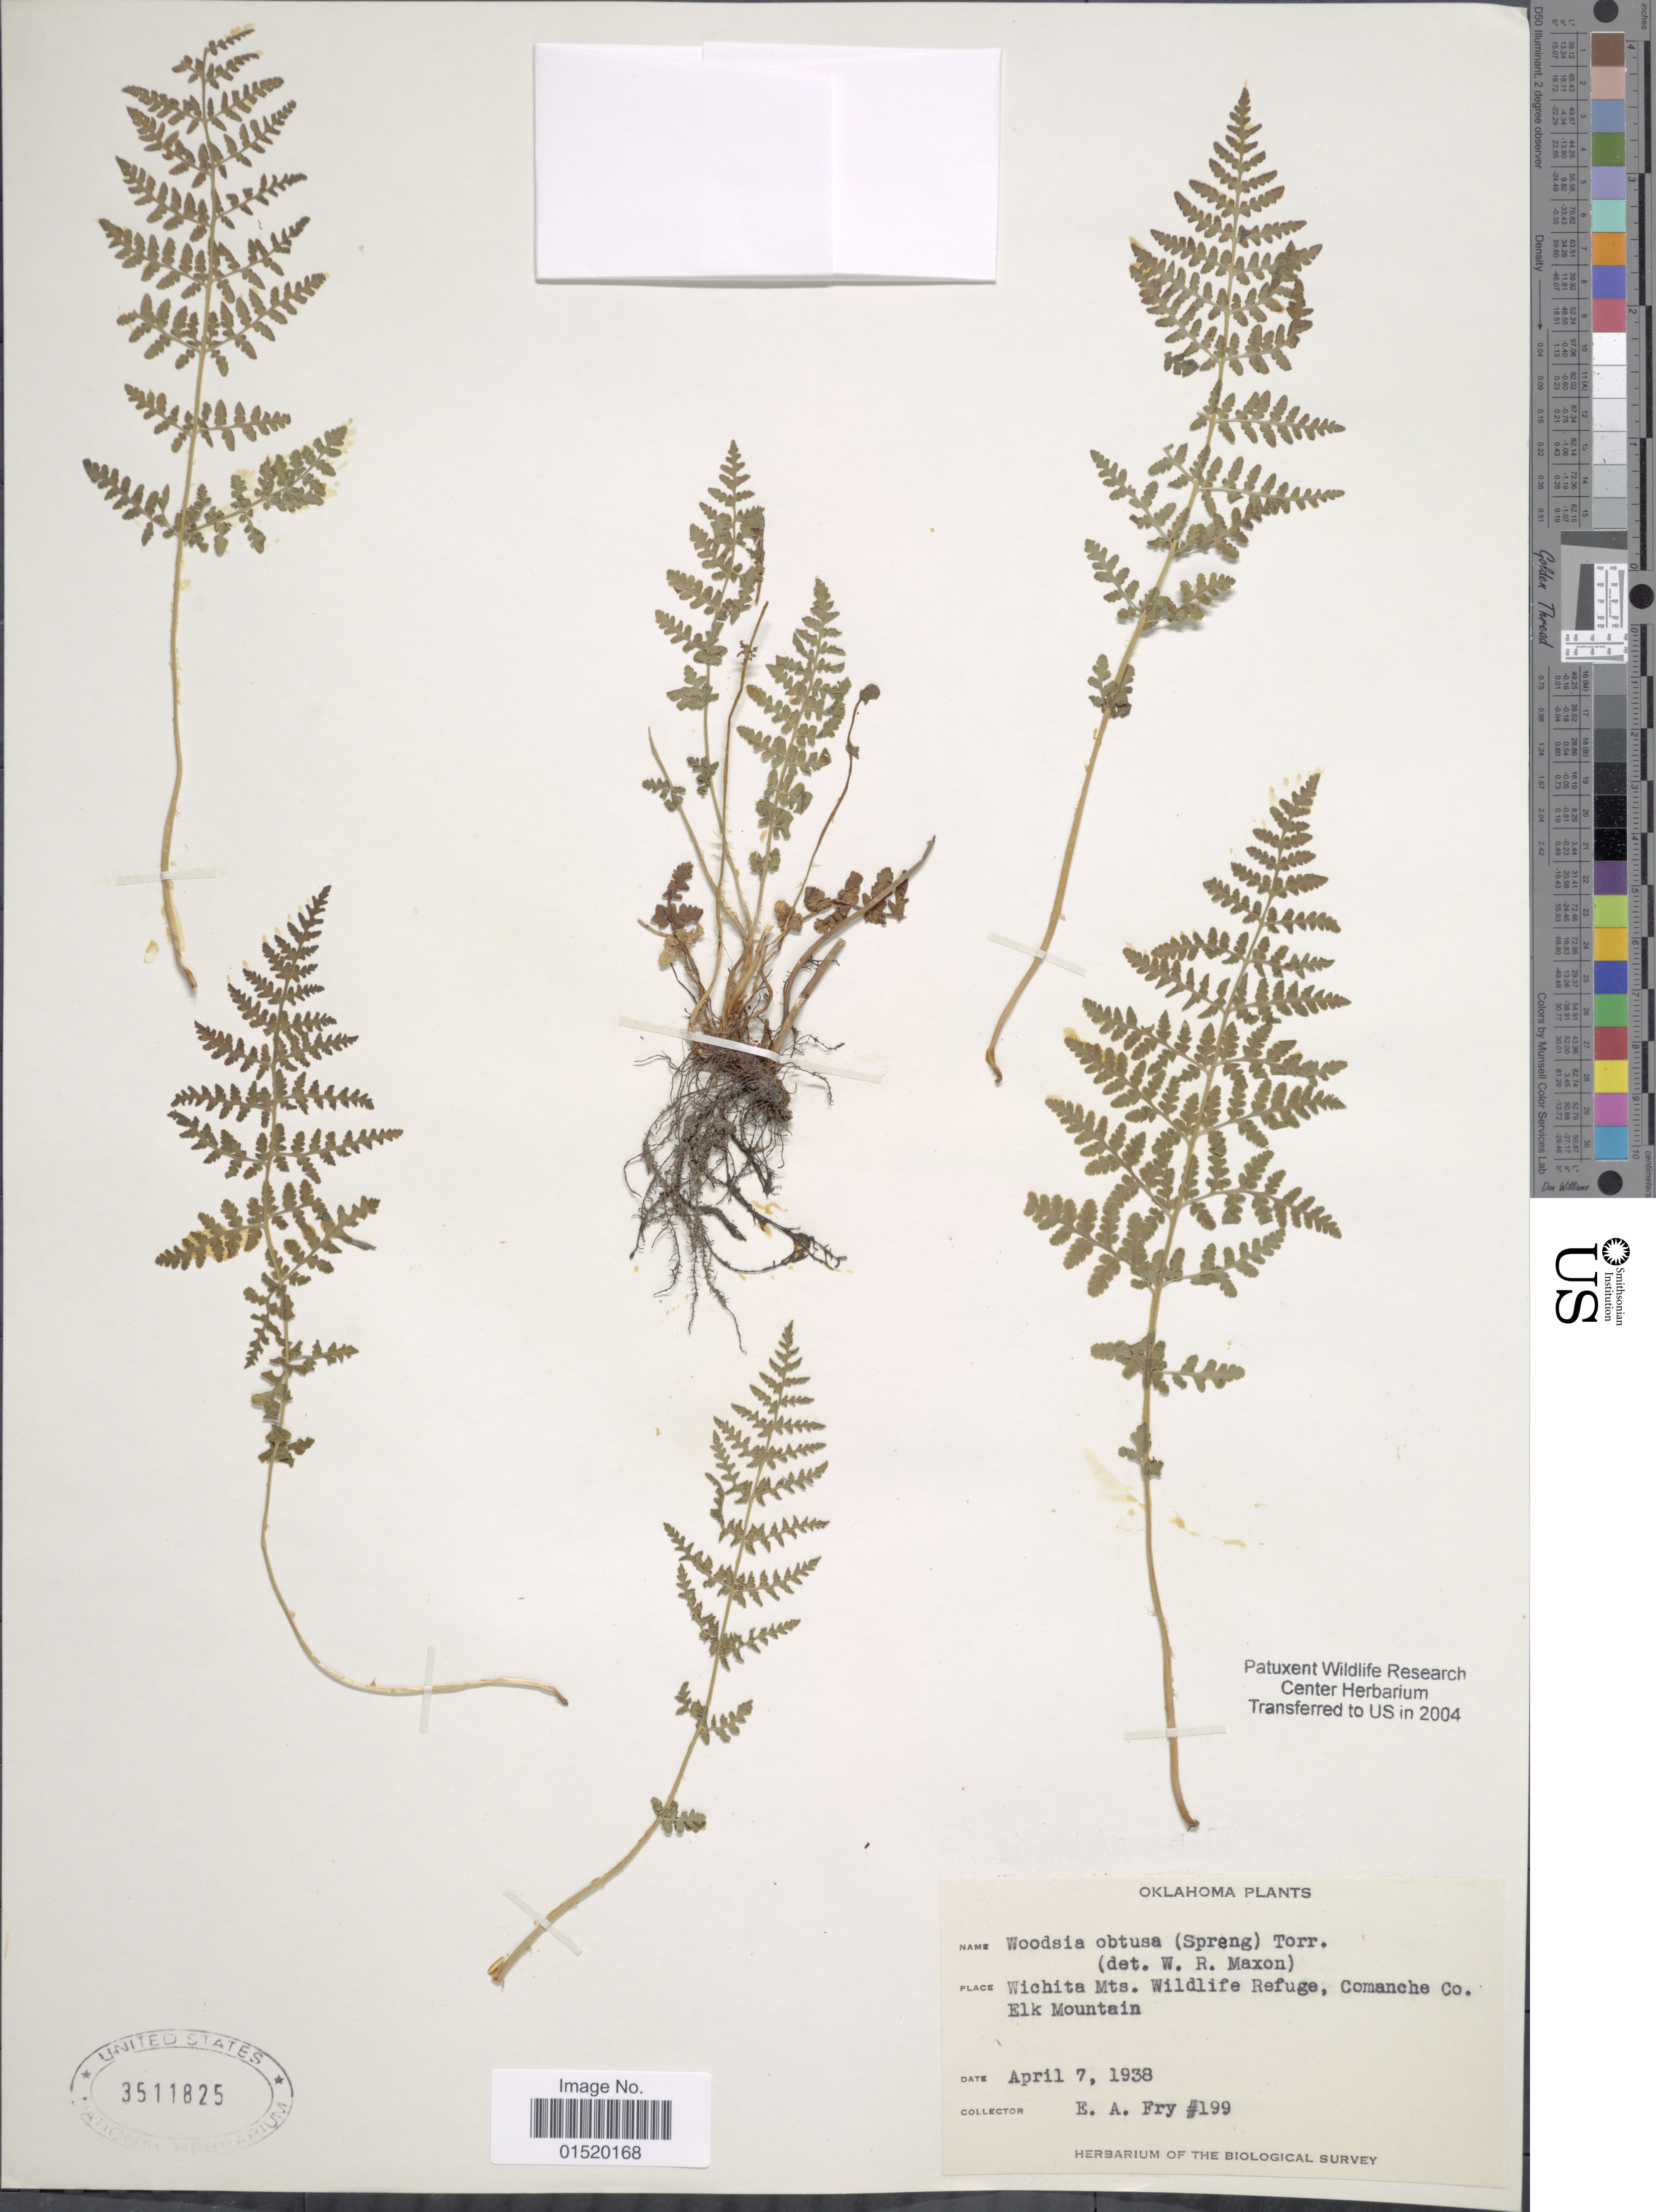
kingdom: Plantae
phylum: Tracheophyta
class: Polypodiopsida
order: Polypodiales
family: Woodsiaceae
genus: Woodsia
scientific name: Woodsia obtusa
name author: (Spreng.) Torr.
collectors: E. Fry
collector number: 199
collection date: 1938-04-07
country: United States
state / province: Oklahoma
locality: Wichita Mts. Wildlife Refuge, Comanche Co. Elk Mountain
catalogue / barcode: US 3511825